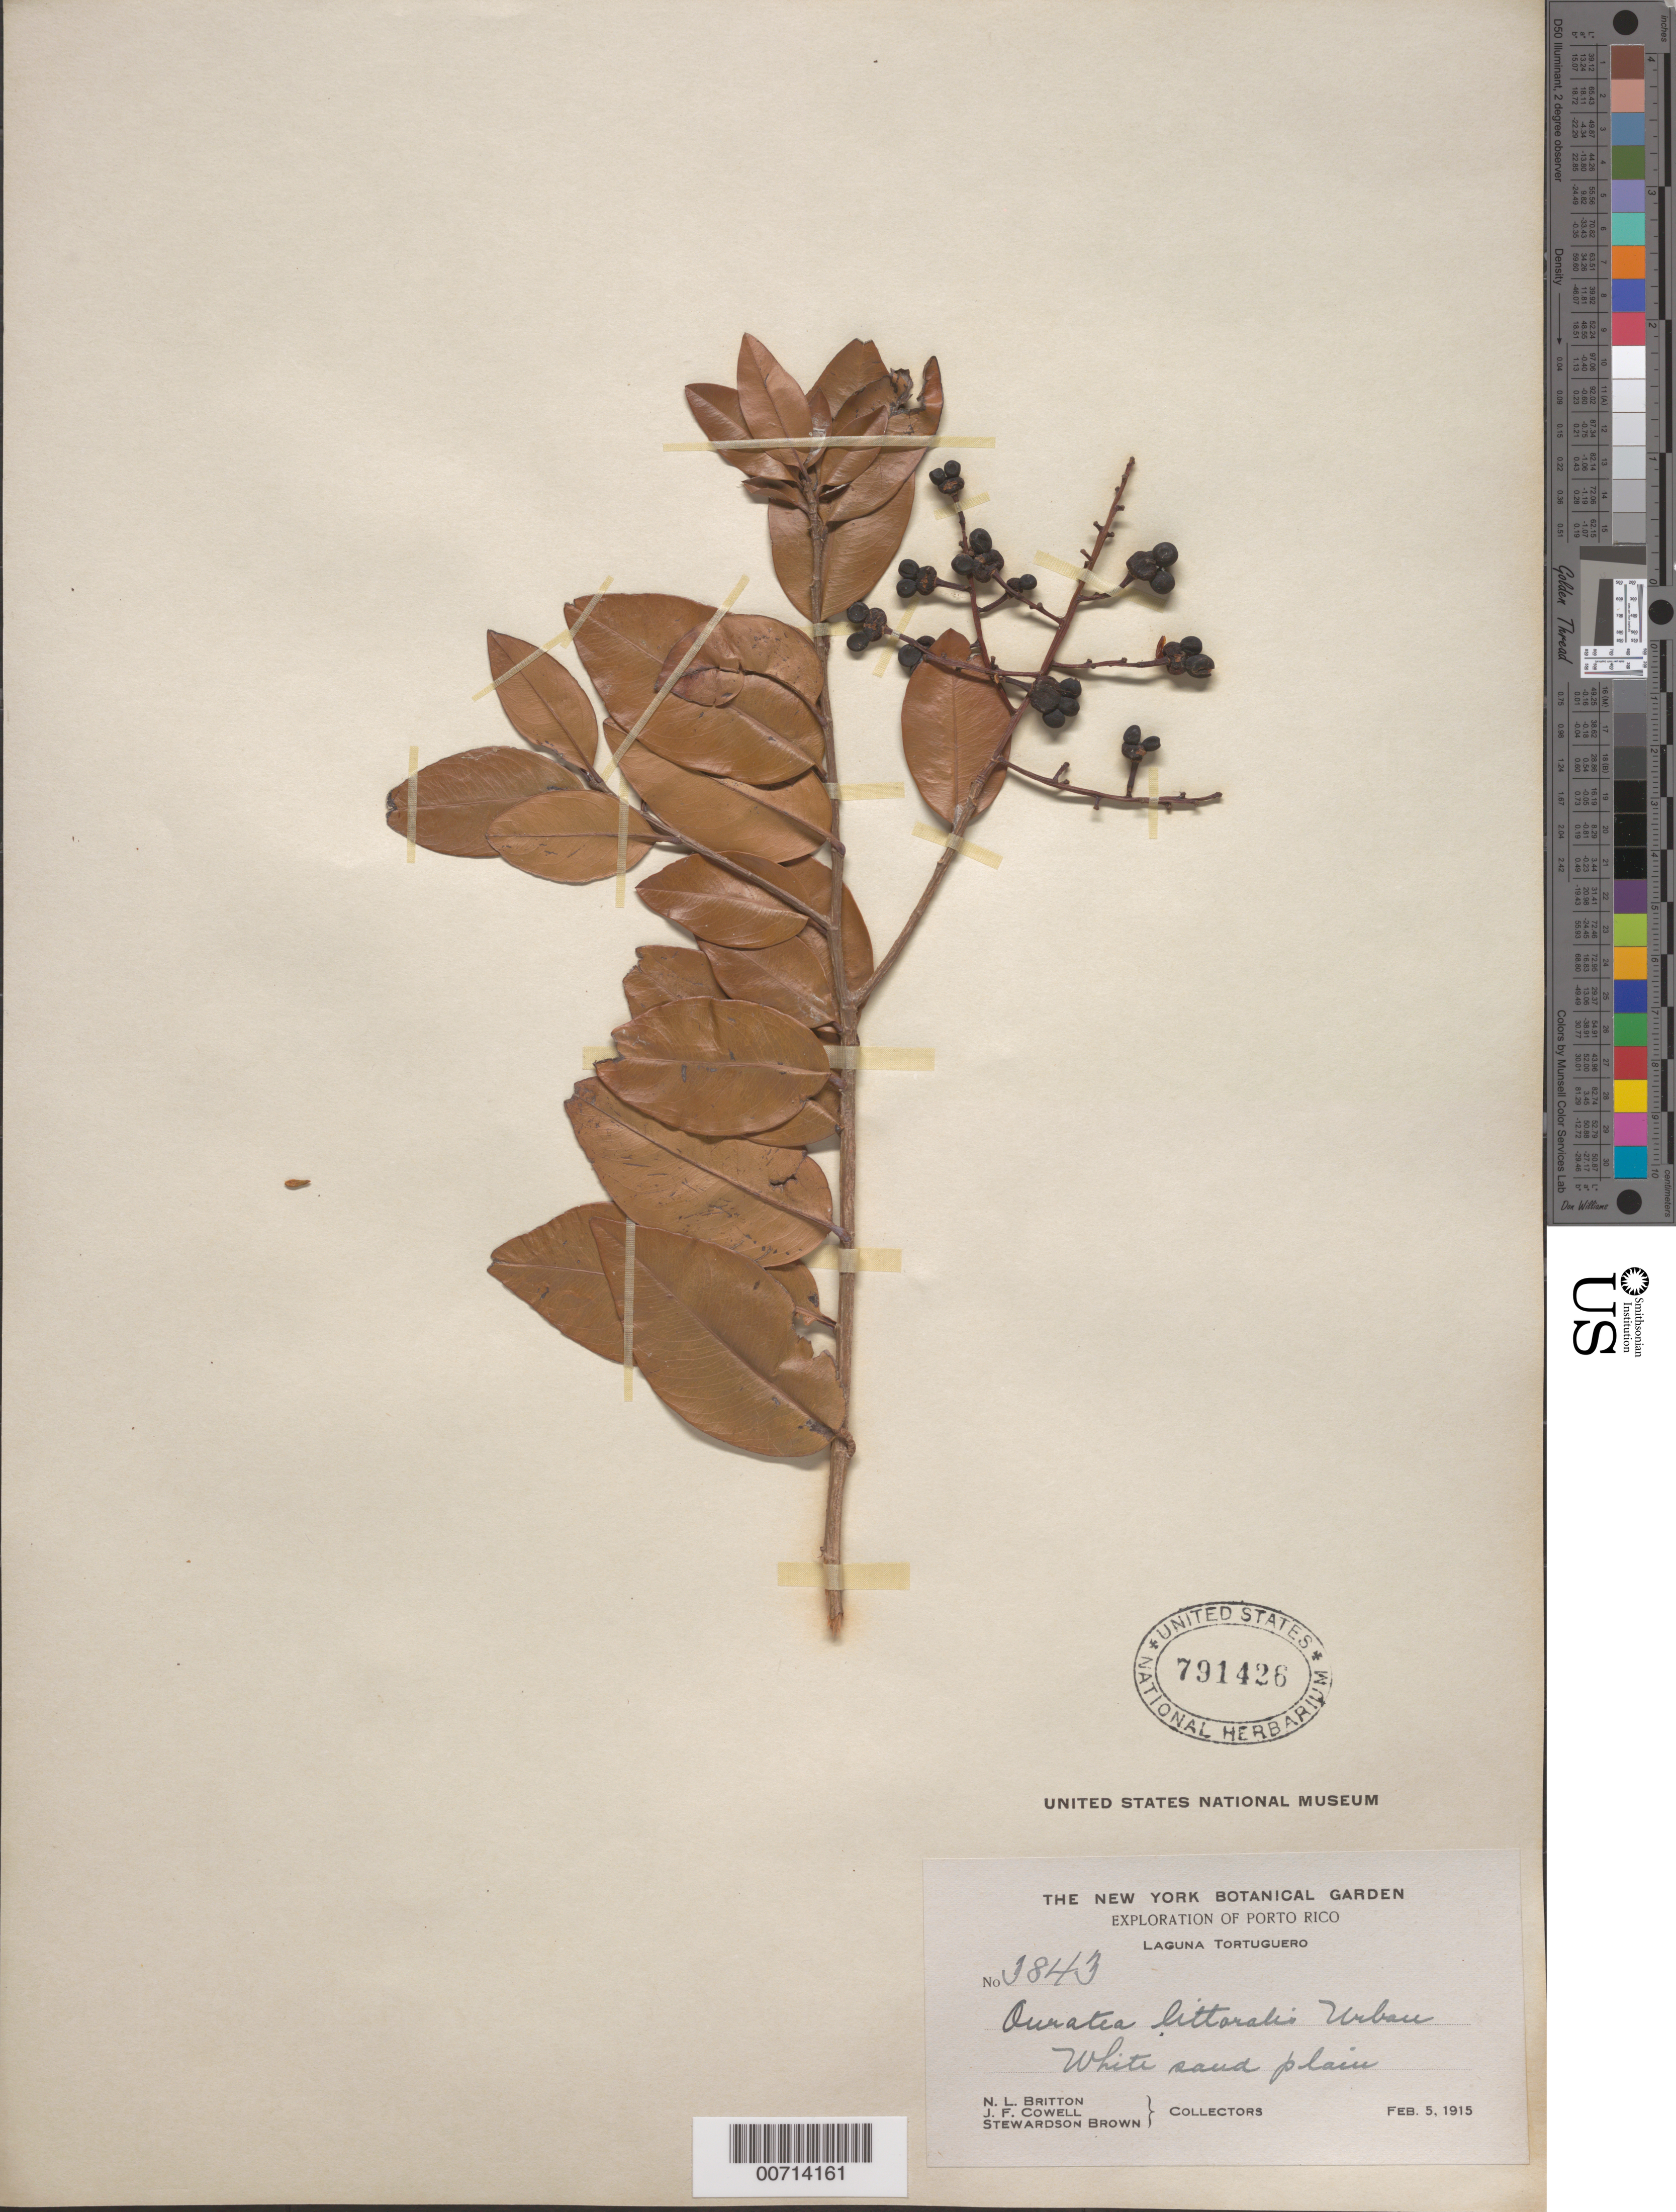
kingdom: Plantae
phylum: Tracheophyta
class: Magnoliopsida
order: Malpighiales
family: Ochnaceae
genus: Ouratea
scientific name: Ouratea littoralis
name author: Urb.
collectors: N. Britton, J. F. Cowell & S. Brown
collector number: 3843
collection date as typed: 05 Feb 1915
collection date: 1915-02-05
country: Puerto Rico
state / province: Manatí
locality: Laguna Tortuguero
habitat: White sand plain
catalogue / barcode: US 791426